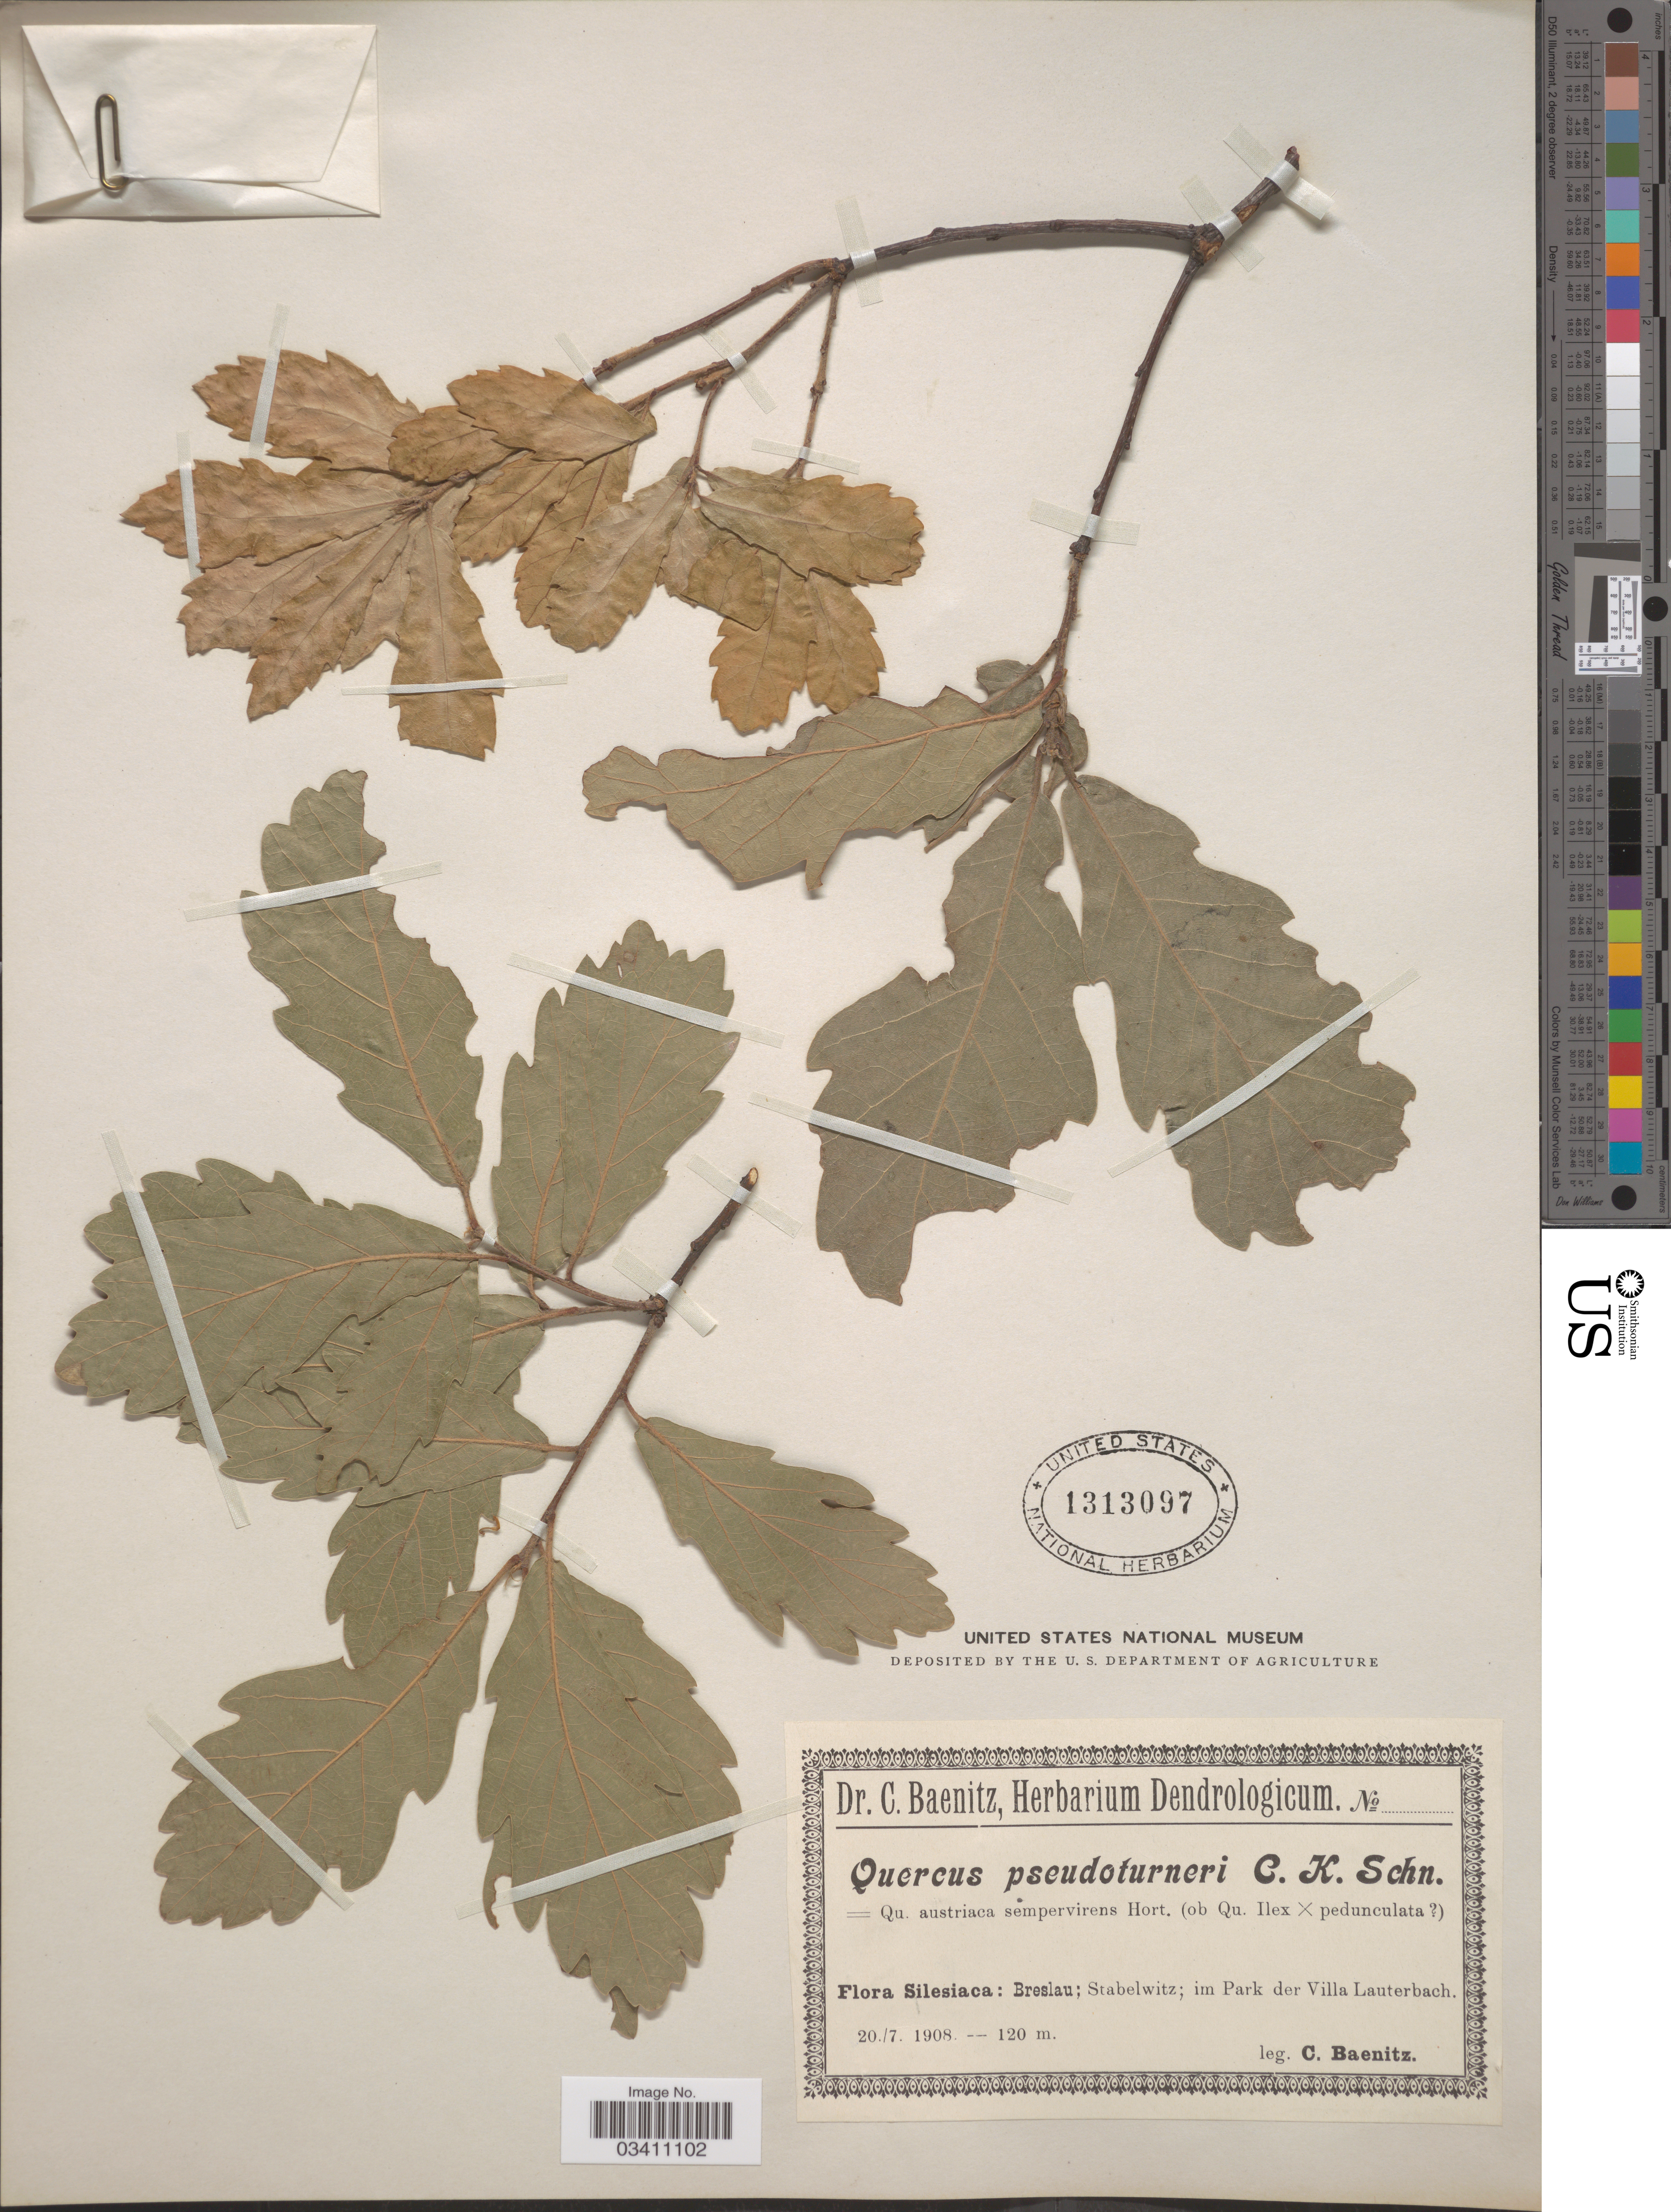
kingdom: Plantae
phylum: Tracheophyta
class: Magnoliopsida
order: Fagales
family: Fagaceae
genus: Quercus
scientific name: Quercus x pseudoturneri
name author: C.K. Schneid.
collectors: C. G. Baenitz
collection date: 1908-07-20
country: Poland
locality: Silesiaca: Breslau; Stabelwitz; im Park der Villa Lauterbach.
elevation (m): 120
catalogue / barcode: US 1313097